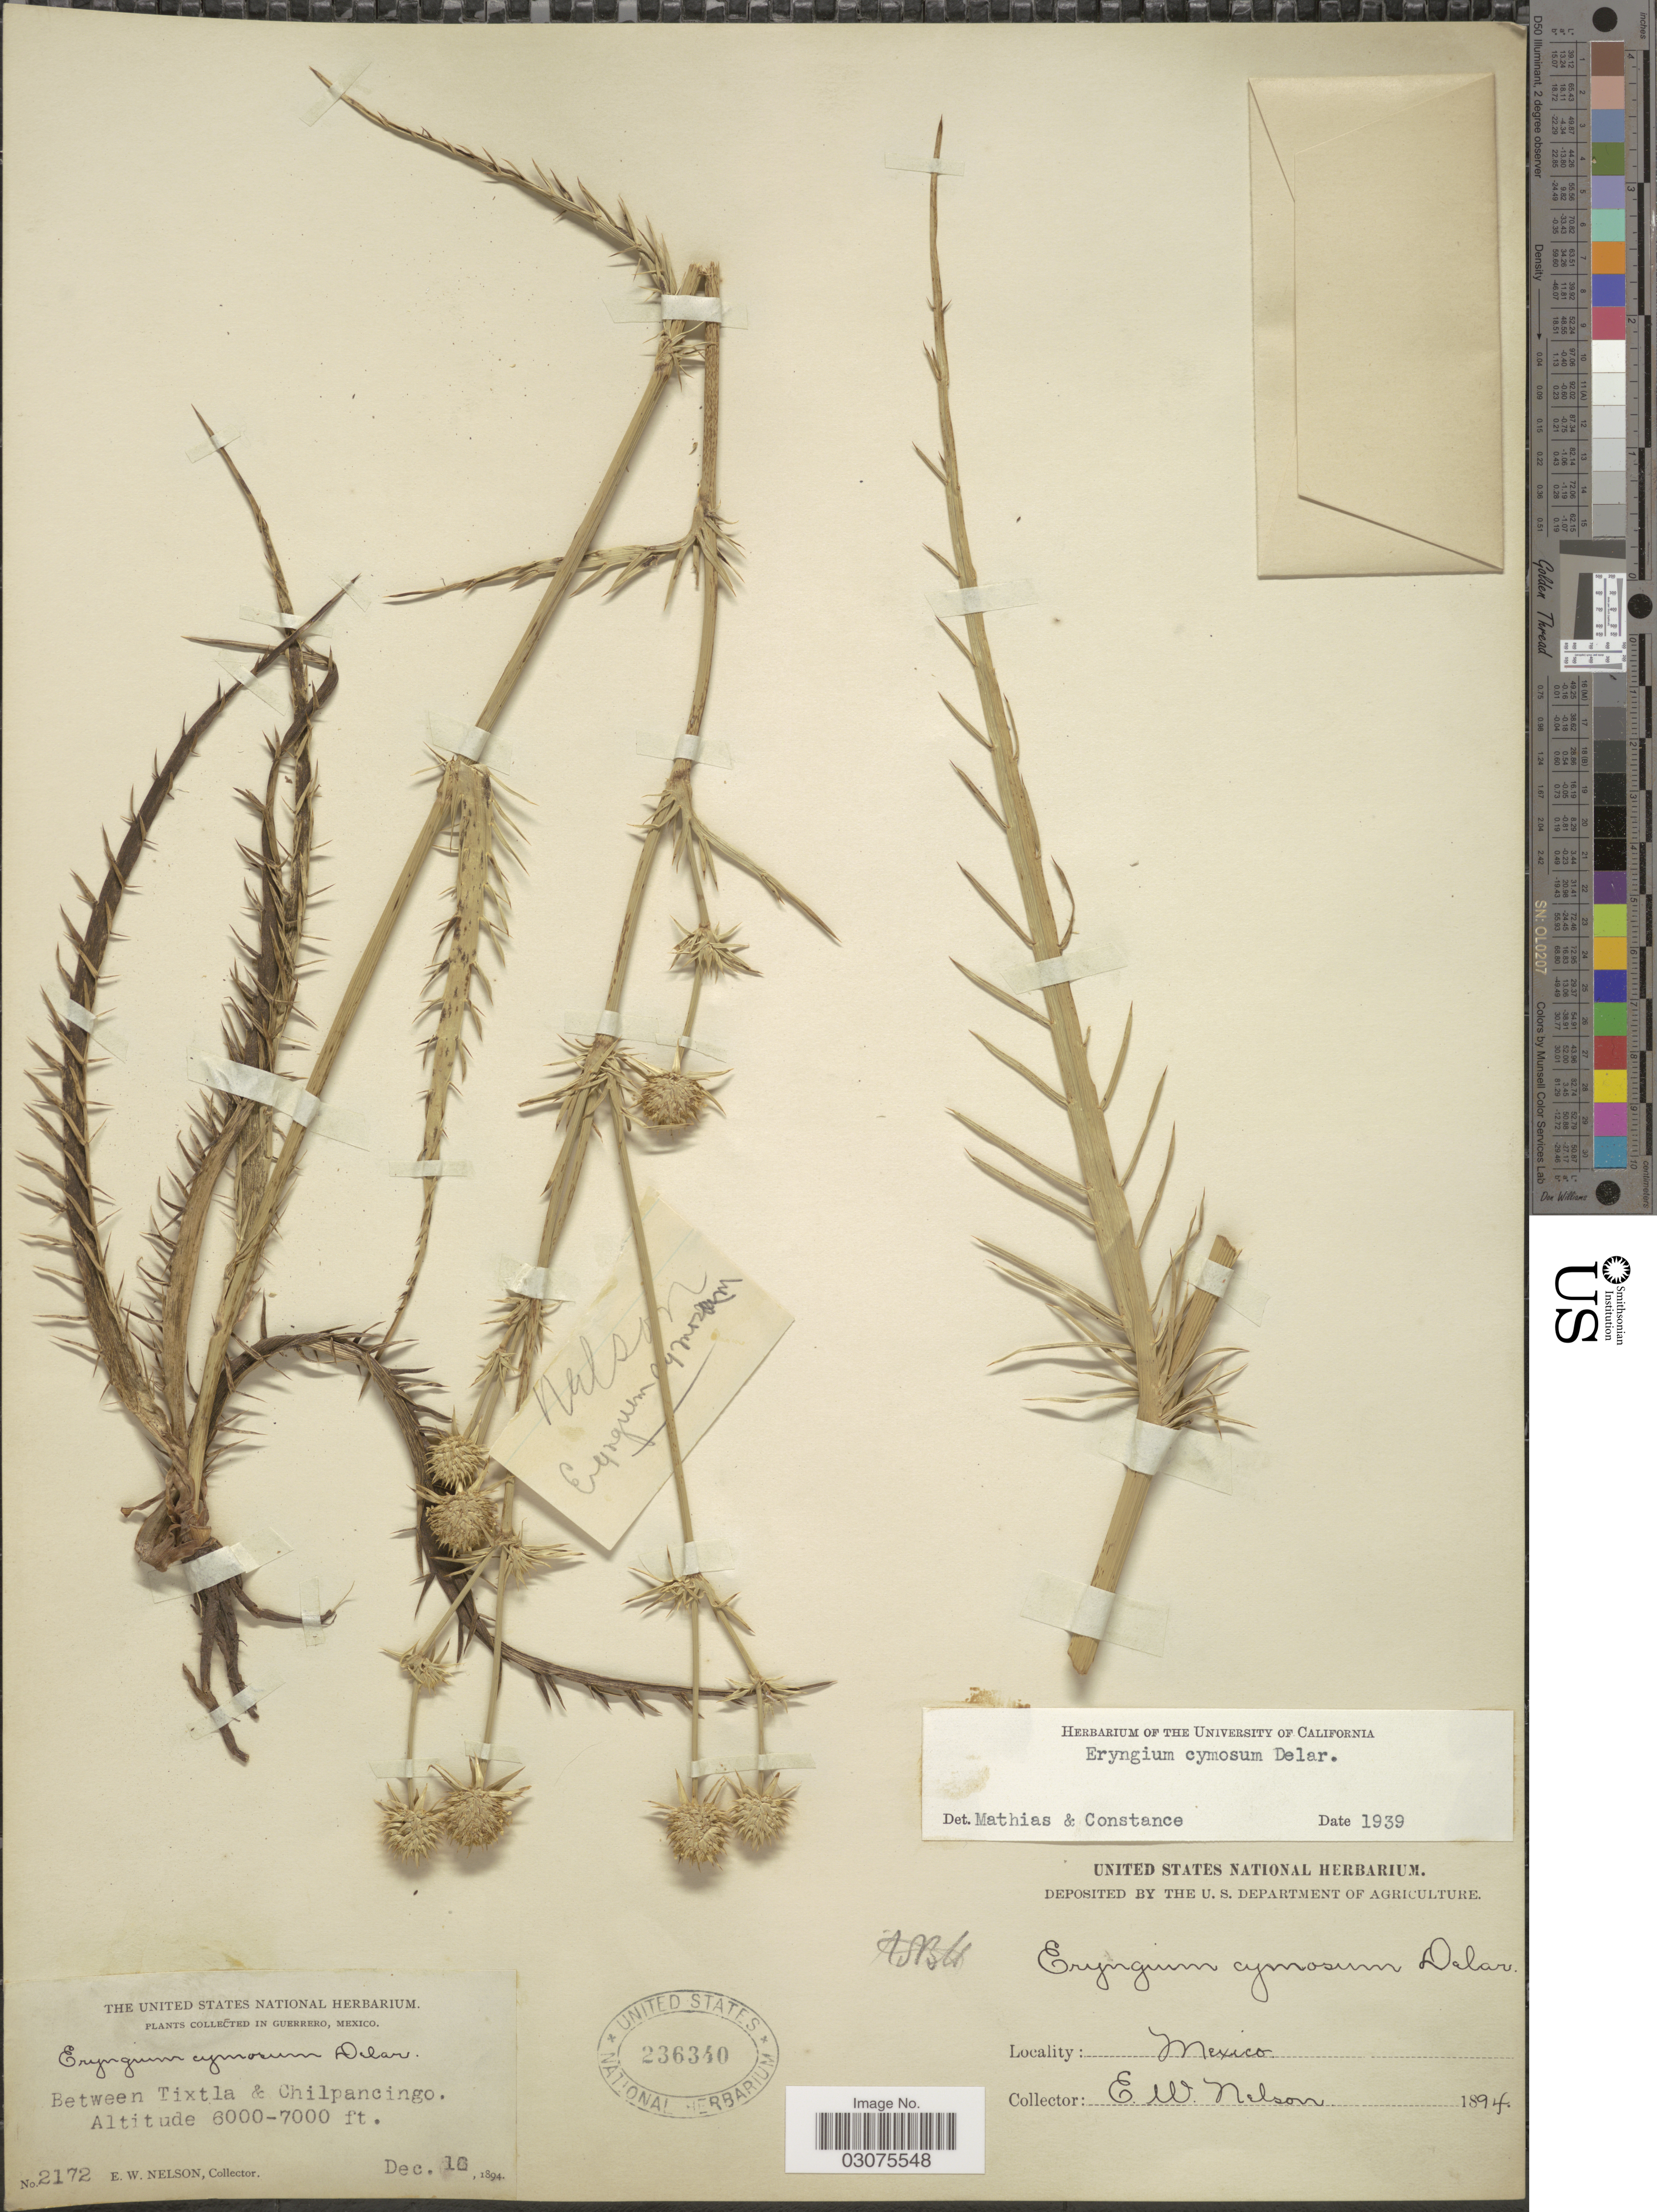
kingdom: Plantae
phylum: Tracheophyta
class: Magnoliopsida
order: Apiales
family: Apiaceae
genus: Eryngium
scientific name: Eryngium cymosum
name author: F. Delaroche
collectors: E. W. Nelson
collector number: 2172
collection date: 1894-12-16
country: Mexico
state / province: Guerrero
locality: Between Tixtla & Chilpancingo.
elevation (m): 1829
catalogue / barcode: US 236340